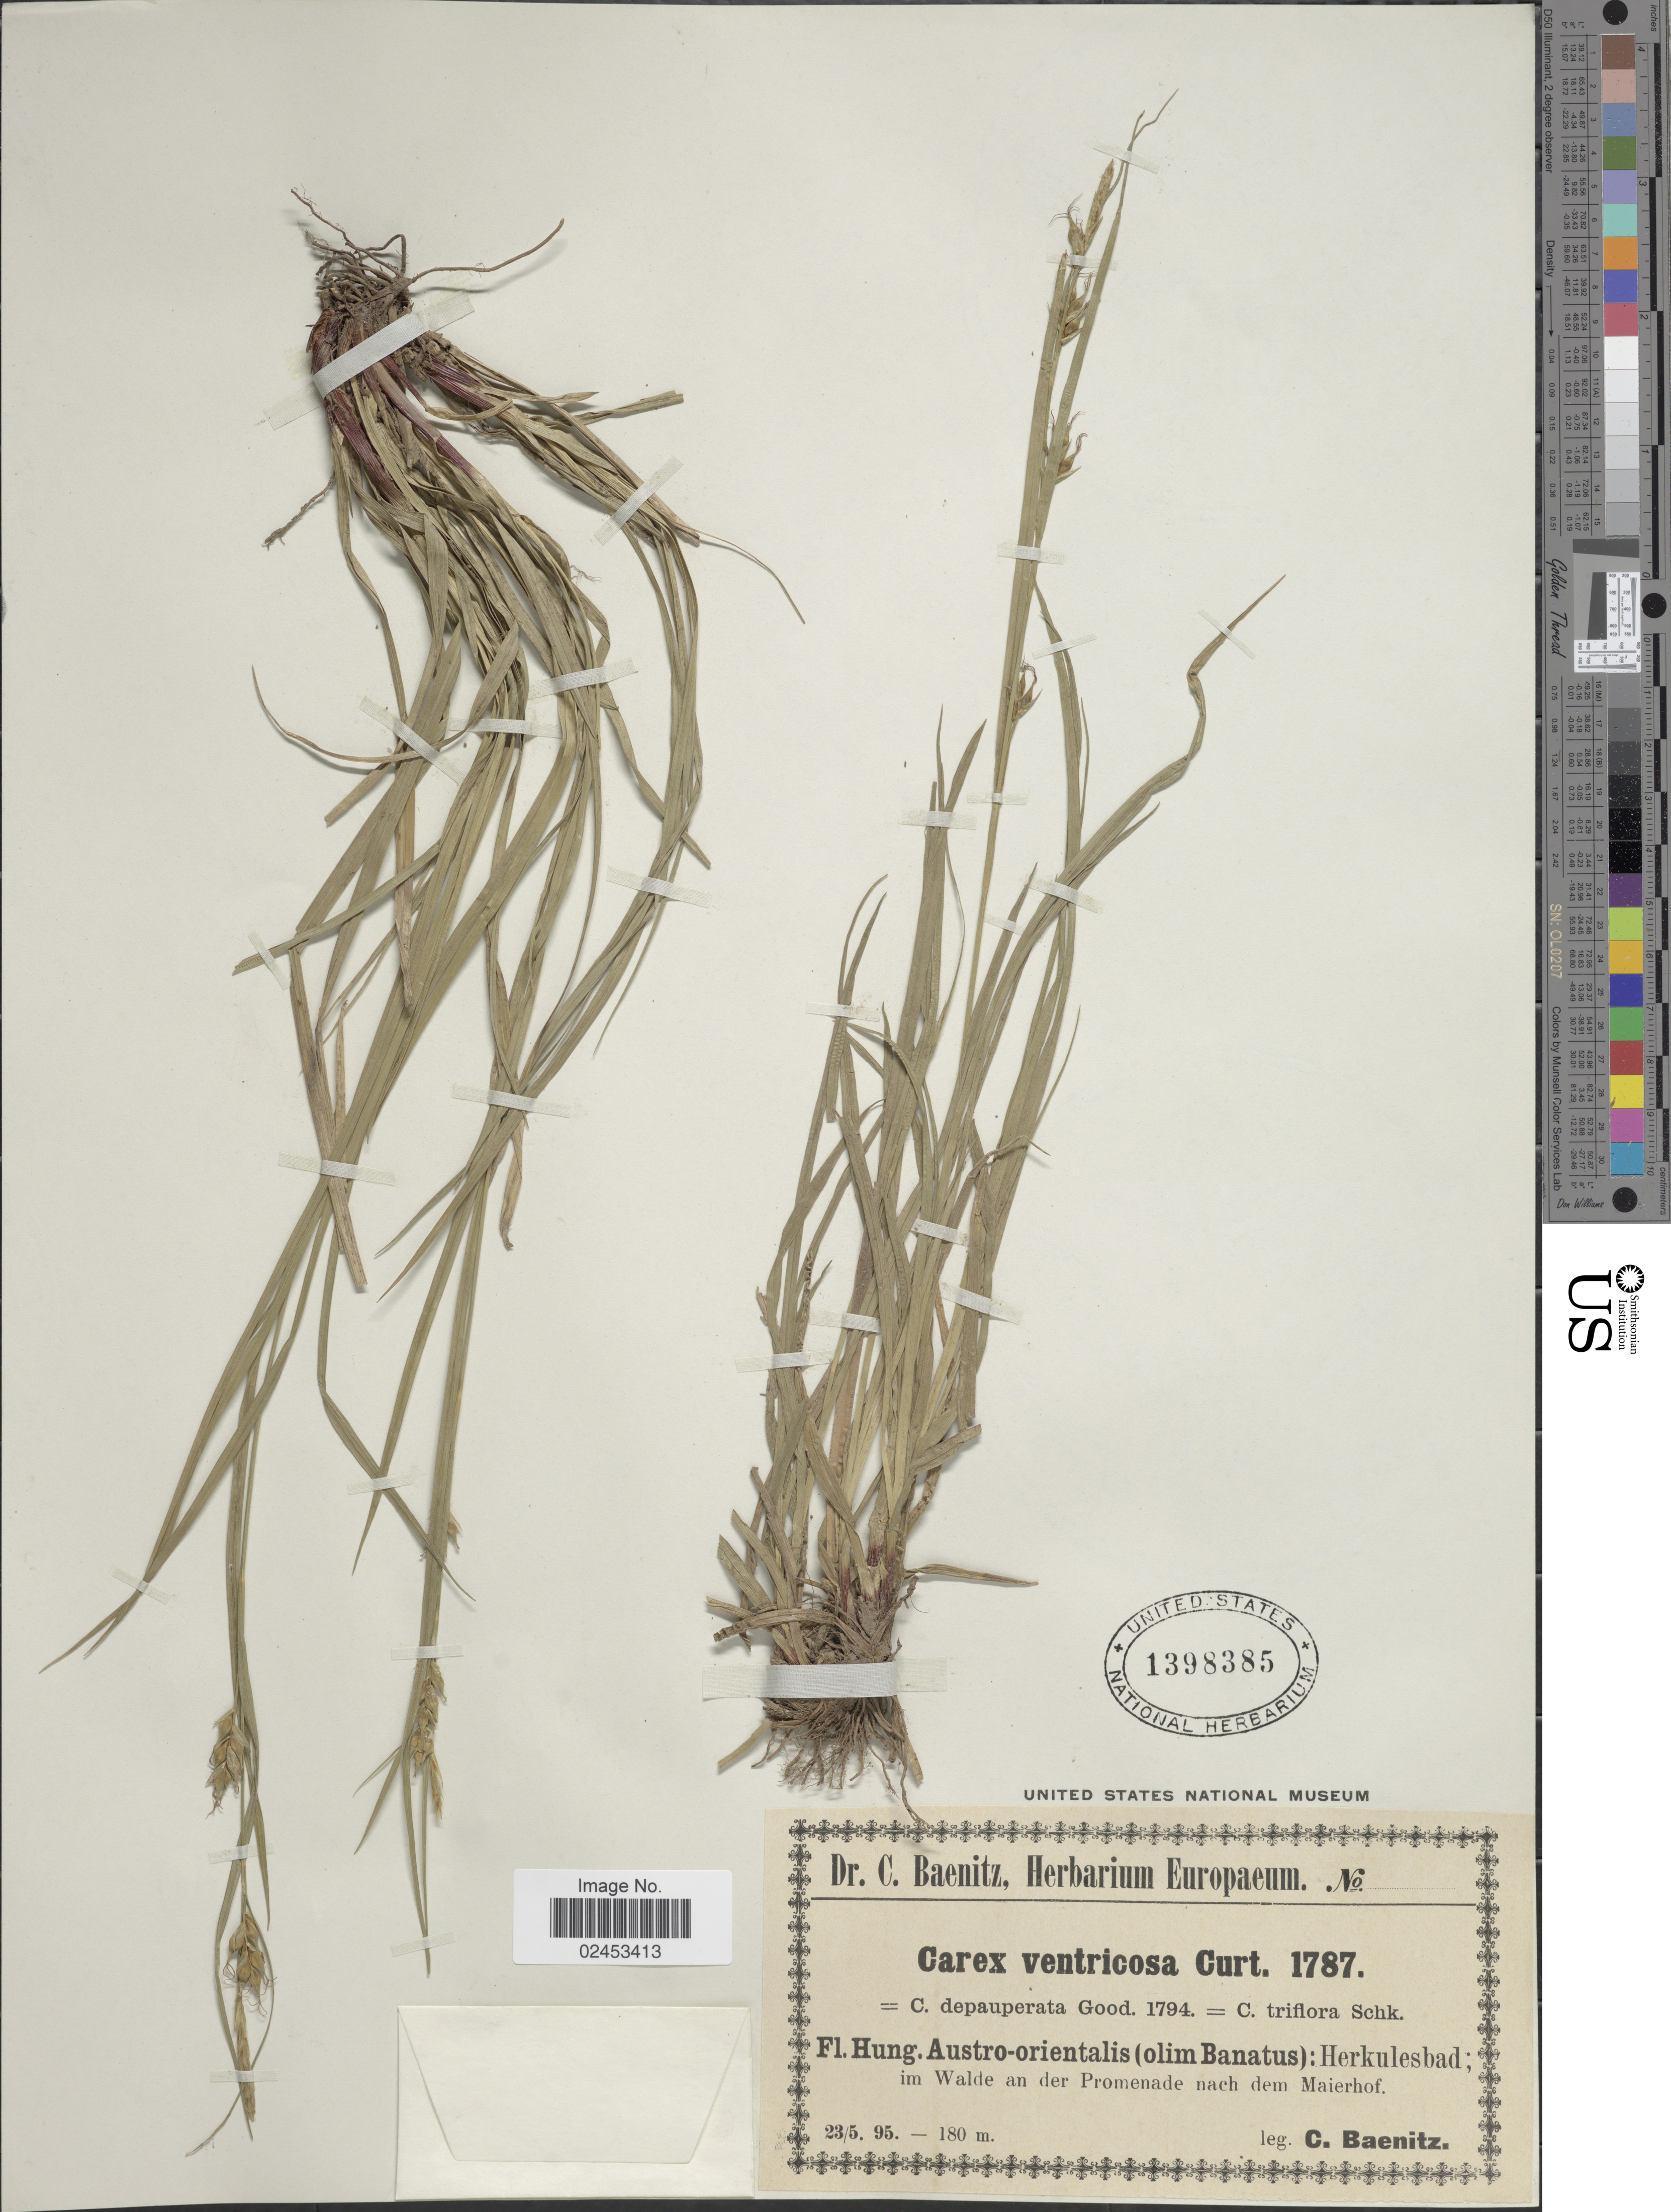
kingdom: Plantae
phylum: Tracheophyta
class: Liliopsida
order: Poales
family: Cyperaceae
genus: Carex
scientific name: Carex depauperata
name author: Curtis ex Woodw.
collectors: C. G. Baenitz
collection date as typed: Transcribed d/m/y: 23/5/95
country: Hungary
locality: Hung. Austro-orientalis (olim Banatus): Herkulesbad; im Walde an der Promenade nach dem Maierhof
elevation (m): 180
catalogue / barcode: US 1398385